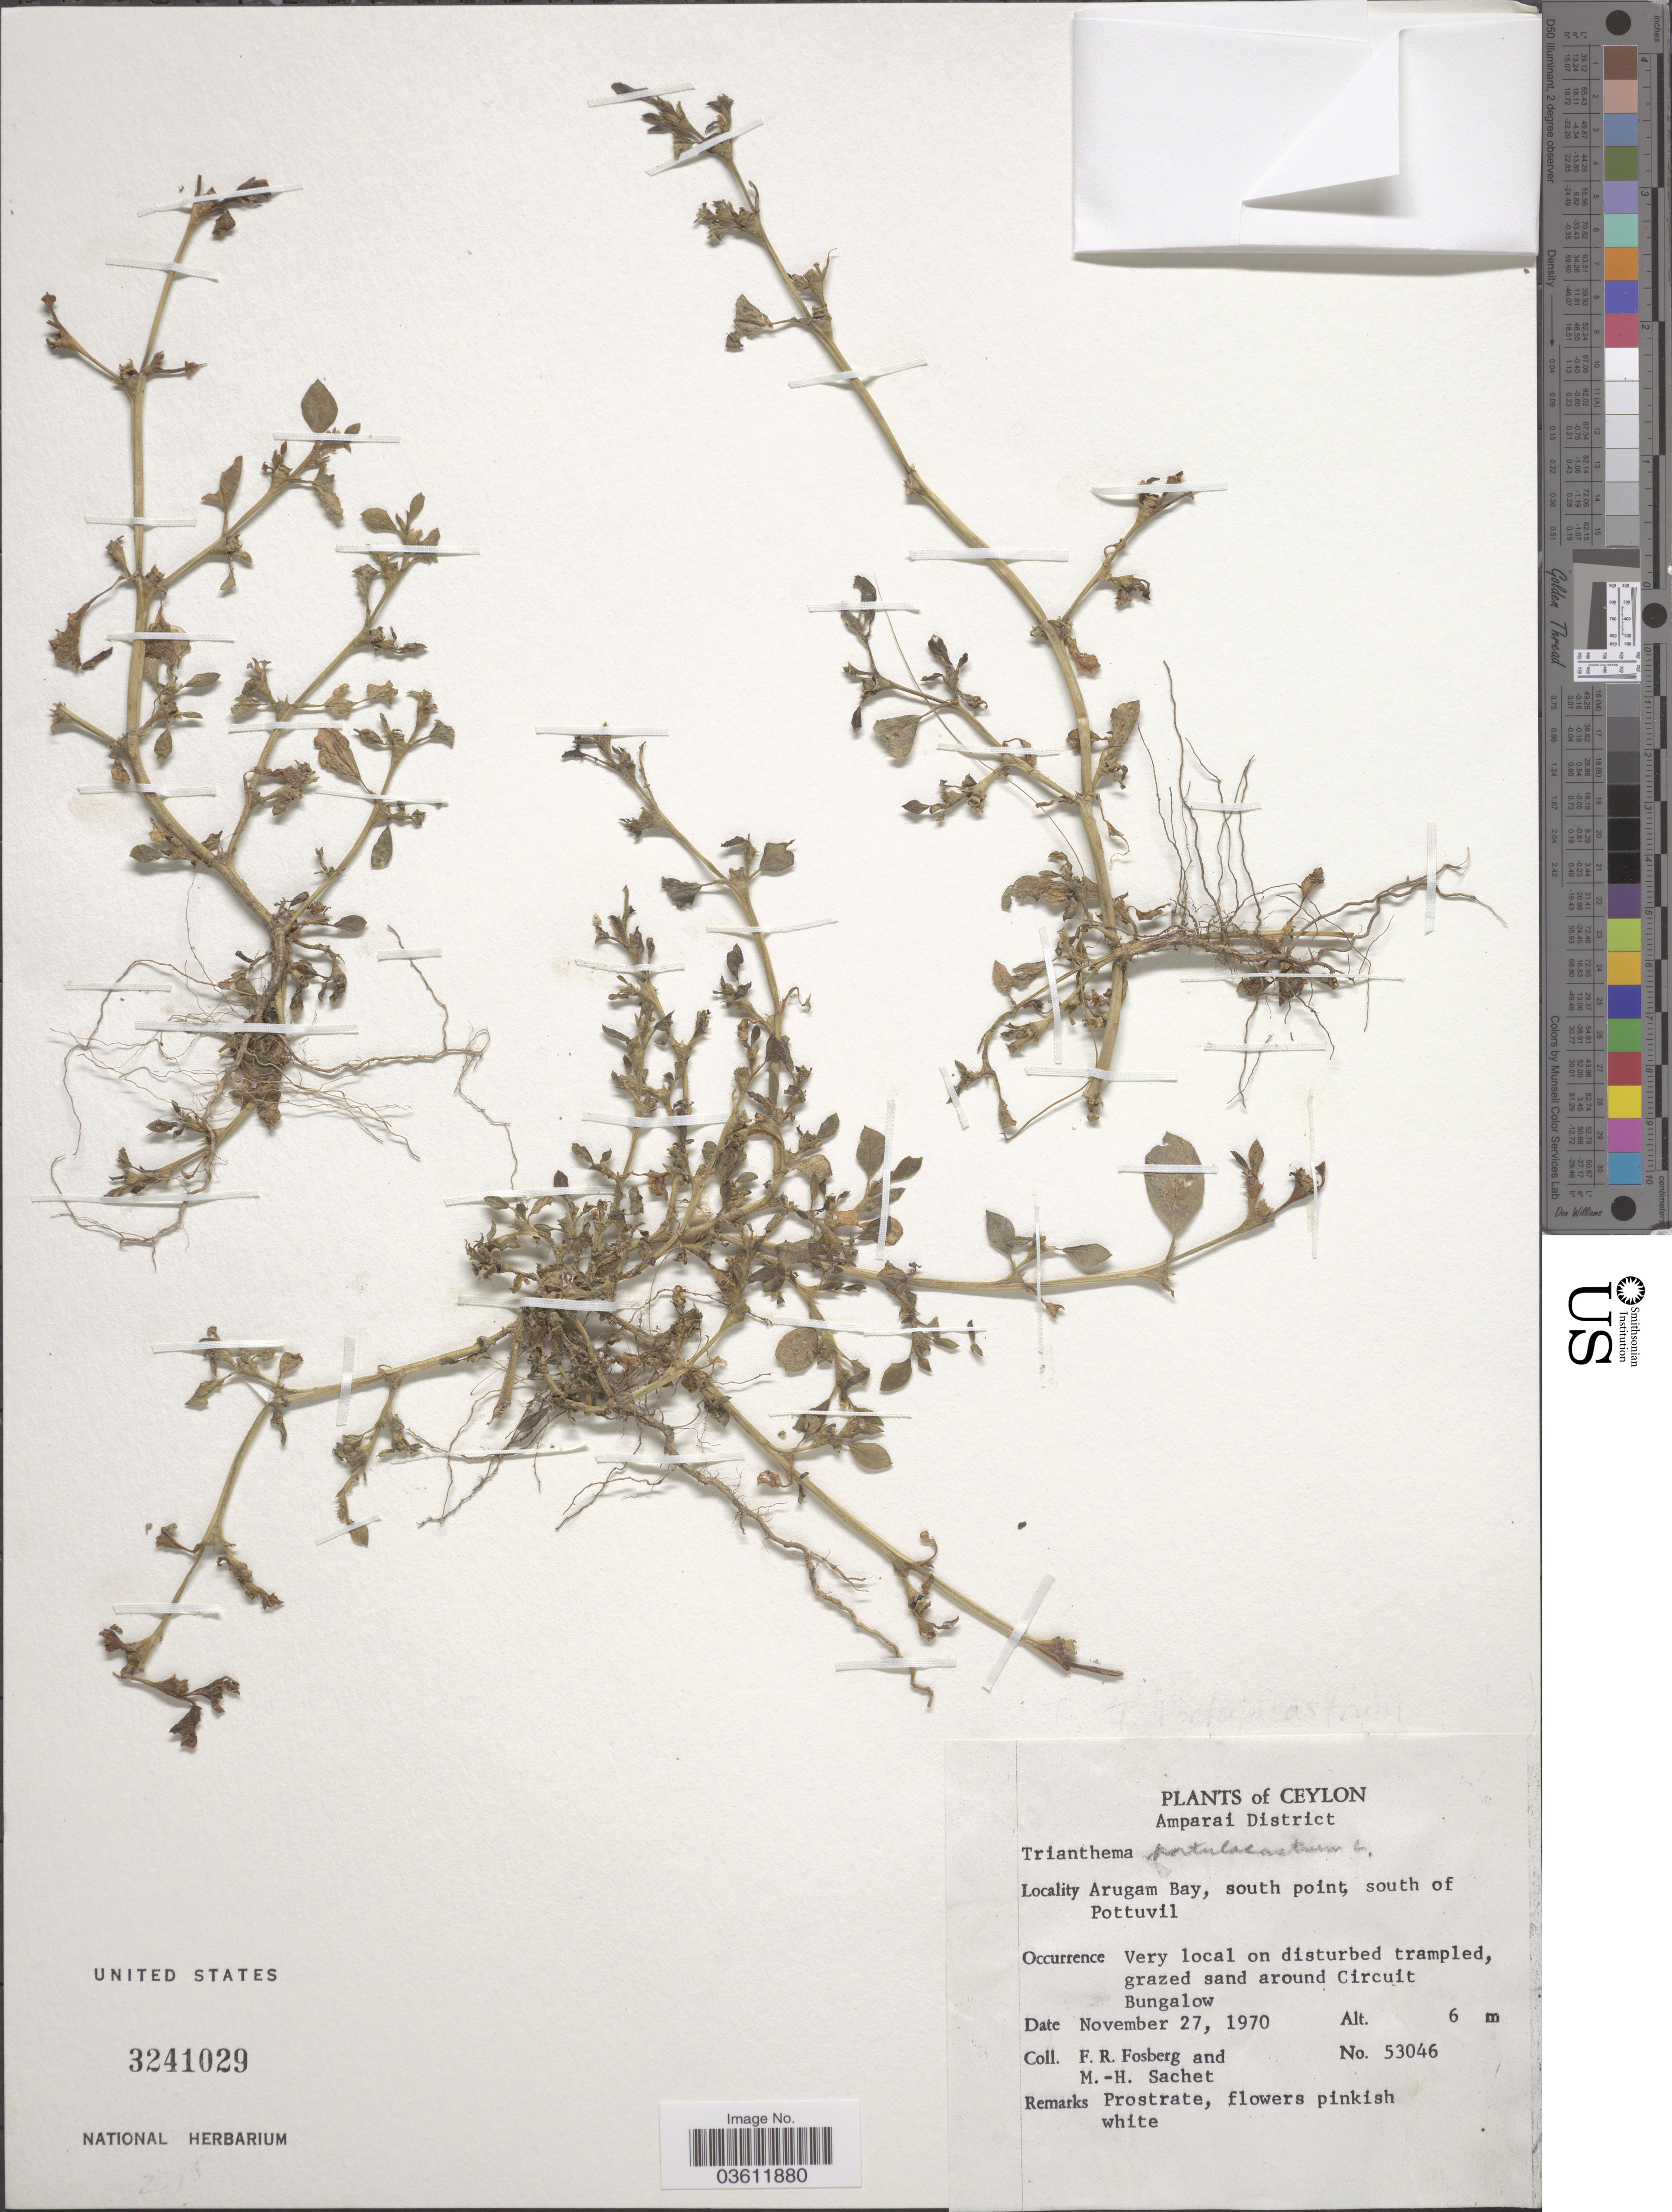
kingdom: Plantae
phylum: Tracheophyta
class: Magnoliopsida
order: Caryophyllales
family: Aizoaceae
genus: Trianthema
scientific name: Trianthema portulacastrum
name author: L.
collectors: F. R. Fosberg & M.-H. Sachet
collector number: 53046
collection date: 1970-11-27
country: Sri Lanka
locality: Ceylon. Amparai District. Arugam Bay, south point, south of Pottuvil. Grazed sand around Circuit Bungalow.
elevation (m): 6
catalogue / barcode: US 3241029